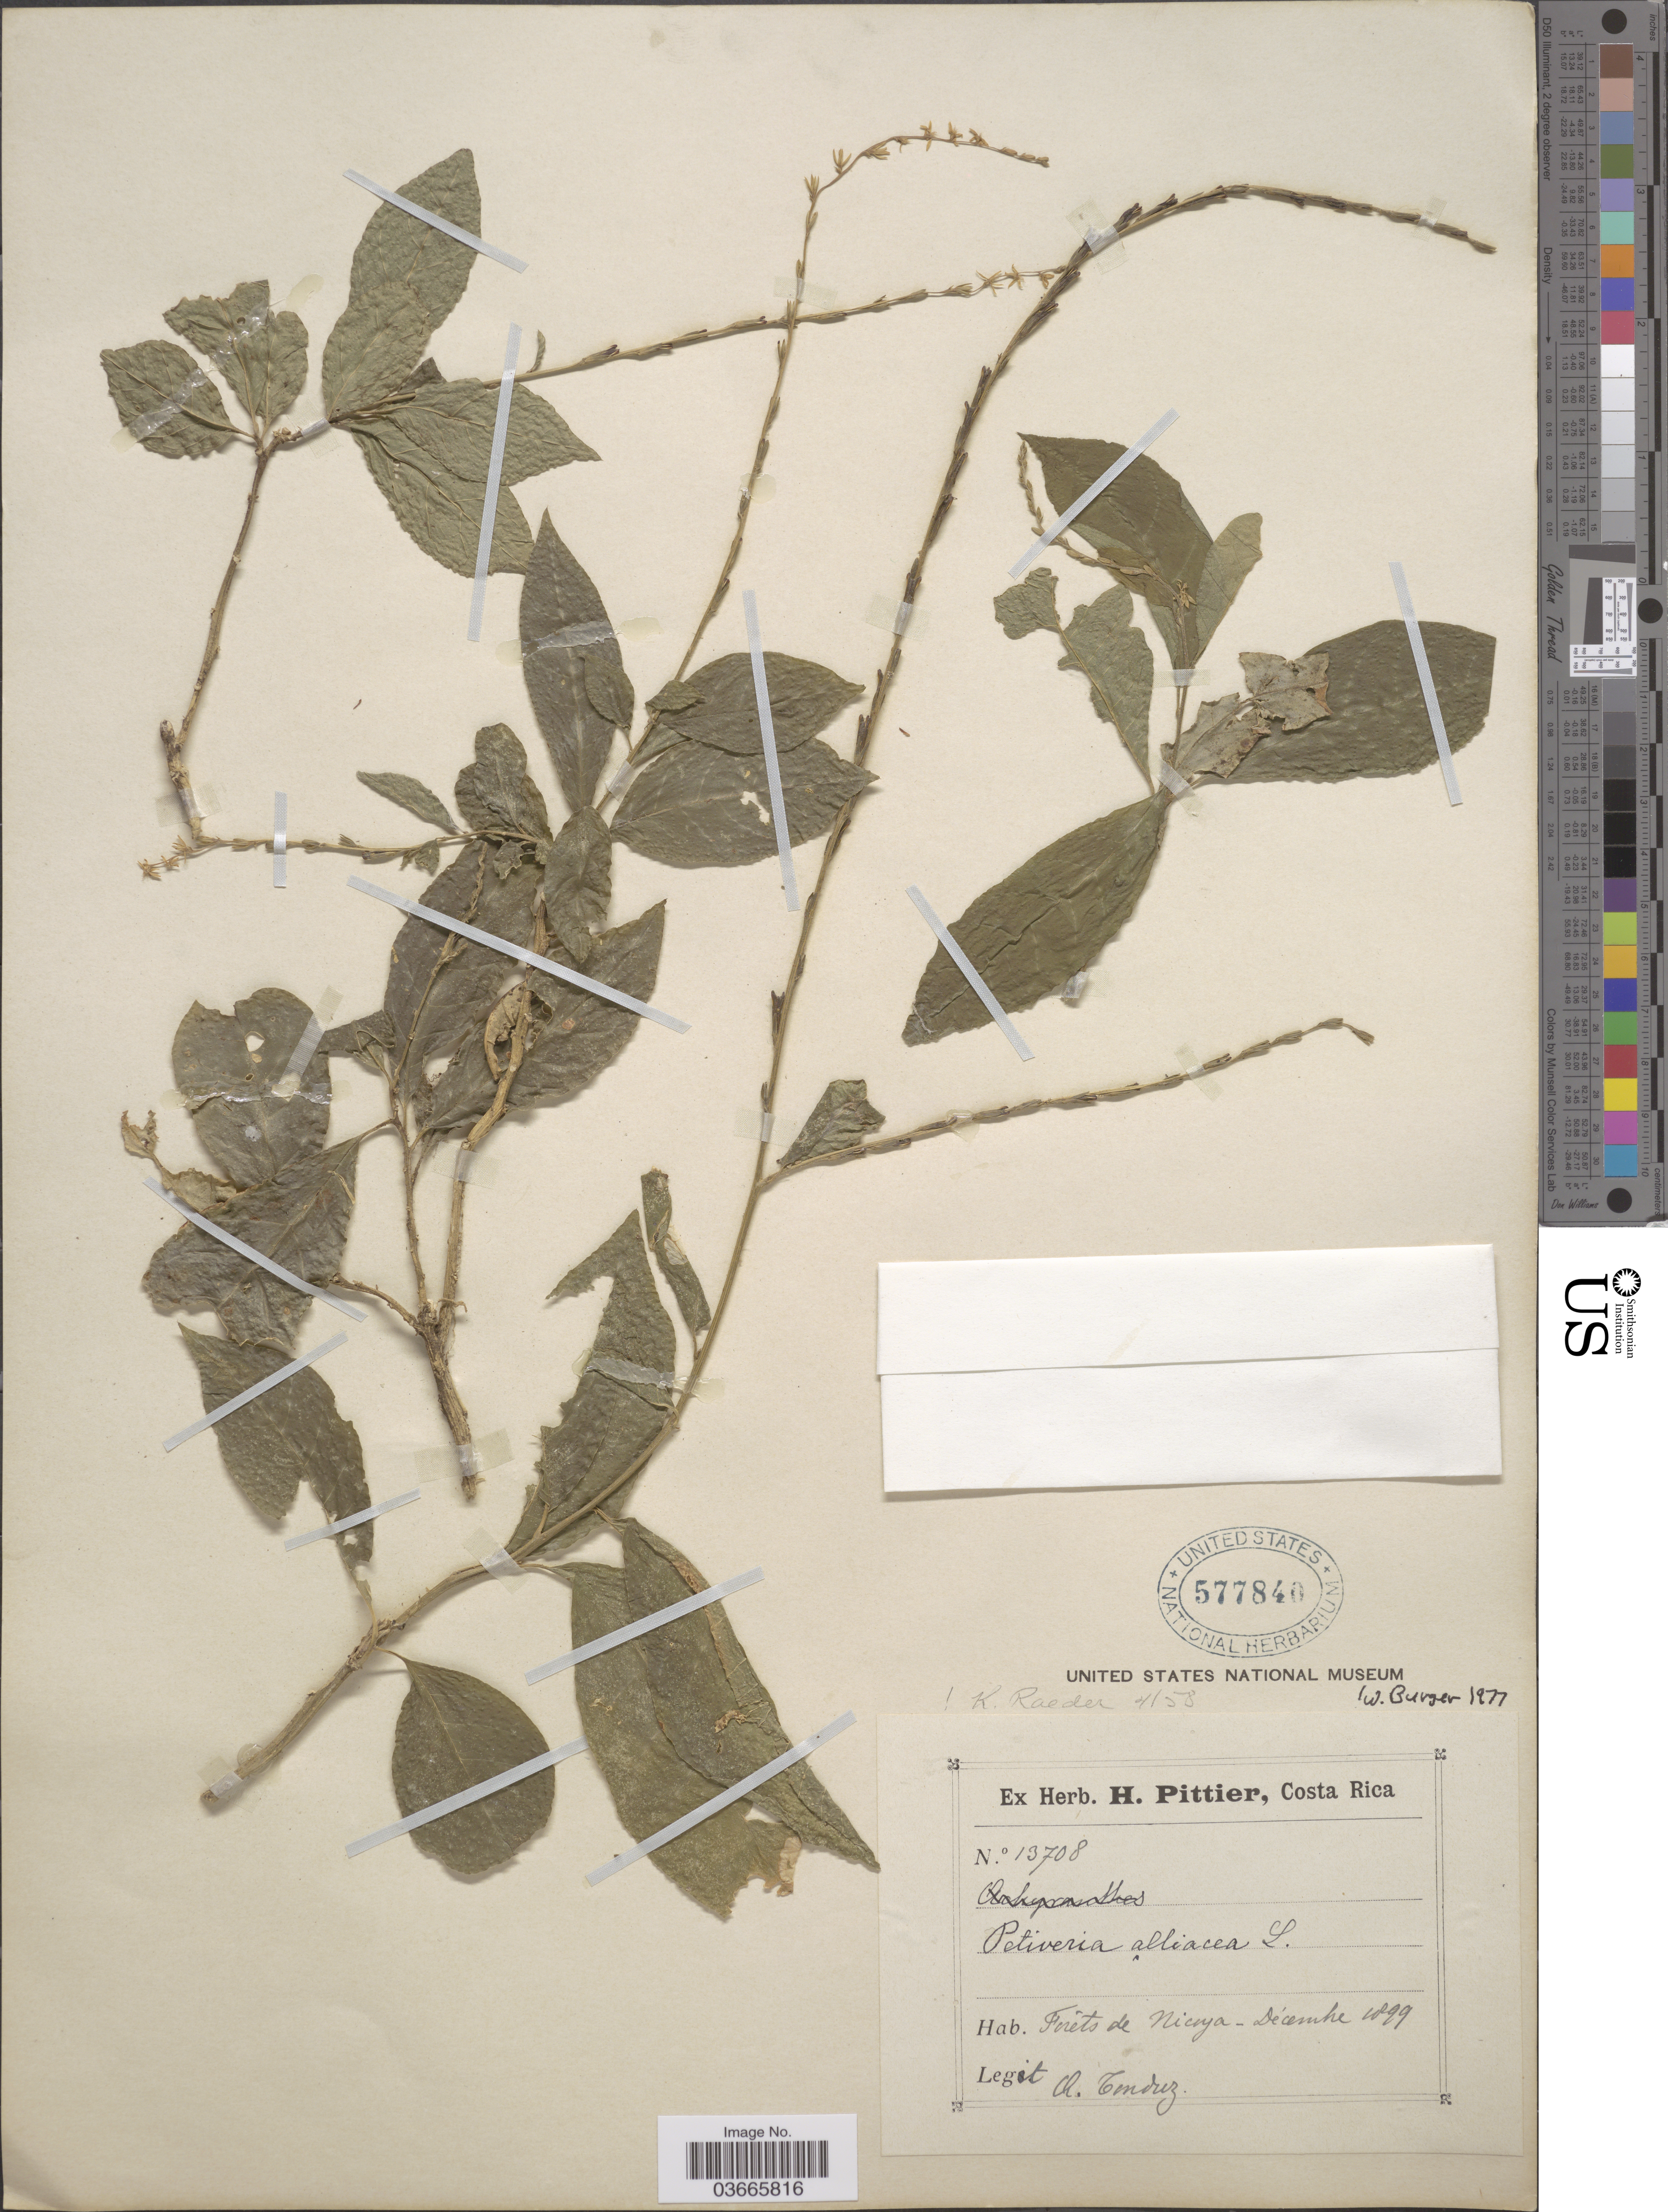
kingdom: Plantae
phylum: Tracheophyta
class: Magnoliopsida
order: Caryophyllales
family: Phytolaccaceae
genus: Petiveria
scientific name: Petiveria alliacea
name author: L.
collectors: A. Tonduz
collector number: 13708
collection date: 1899-12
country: Costa Rica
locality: Forêts de Nicoya.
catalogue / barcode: US 577840